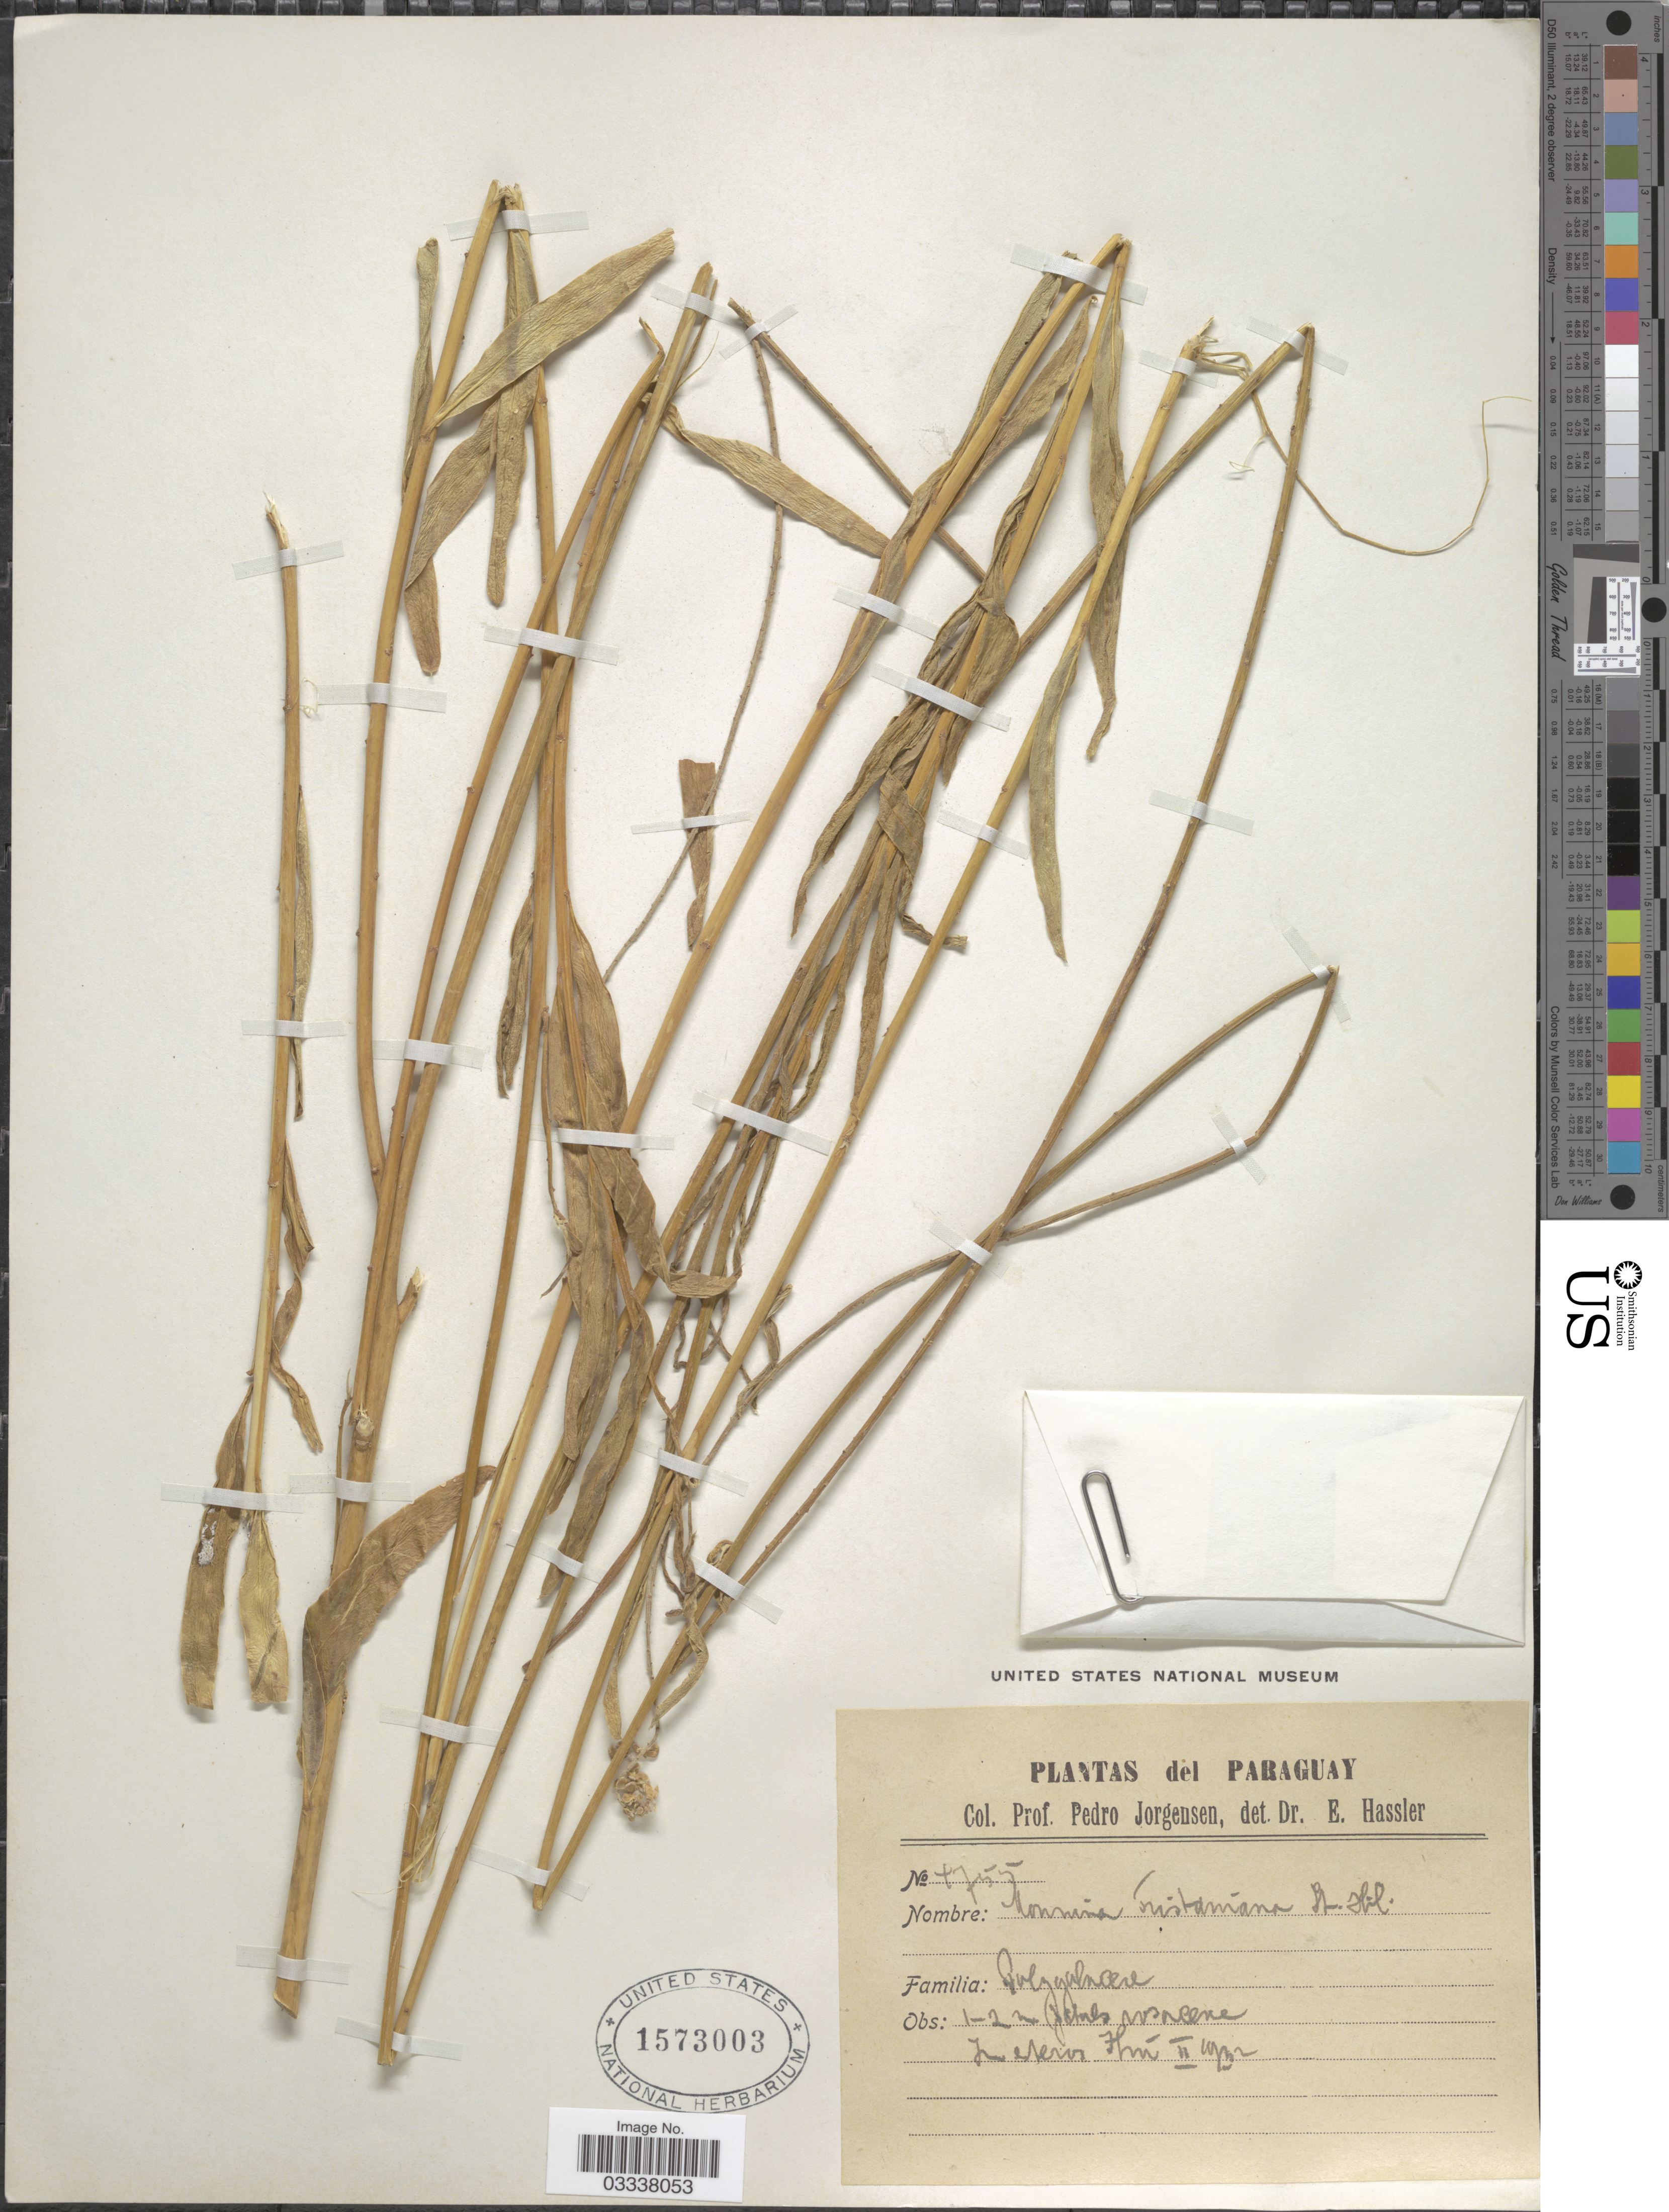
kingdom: Plantae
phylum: Tracheophyta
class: Magnoliopsida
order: Fabales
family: Polygalaceae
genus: Monnina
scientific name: Monnina tristaniana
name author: A. St.-Hil.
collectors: P. Jörgensen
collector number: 4755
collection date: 1932-02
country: Paraguay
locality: In esteros Ihú.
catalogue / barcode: US 1573003